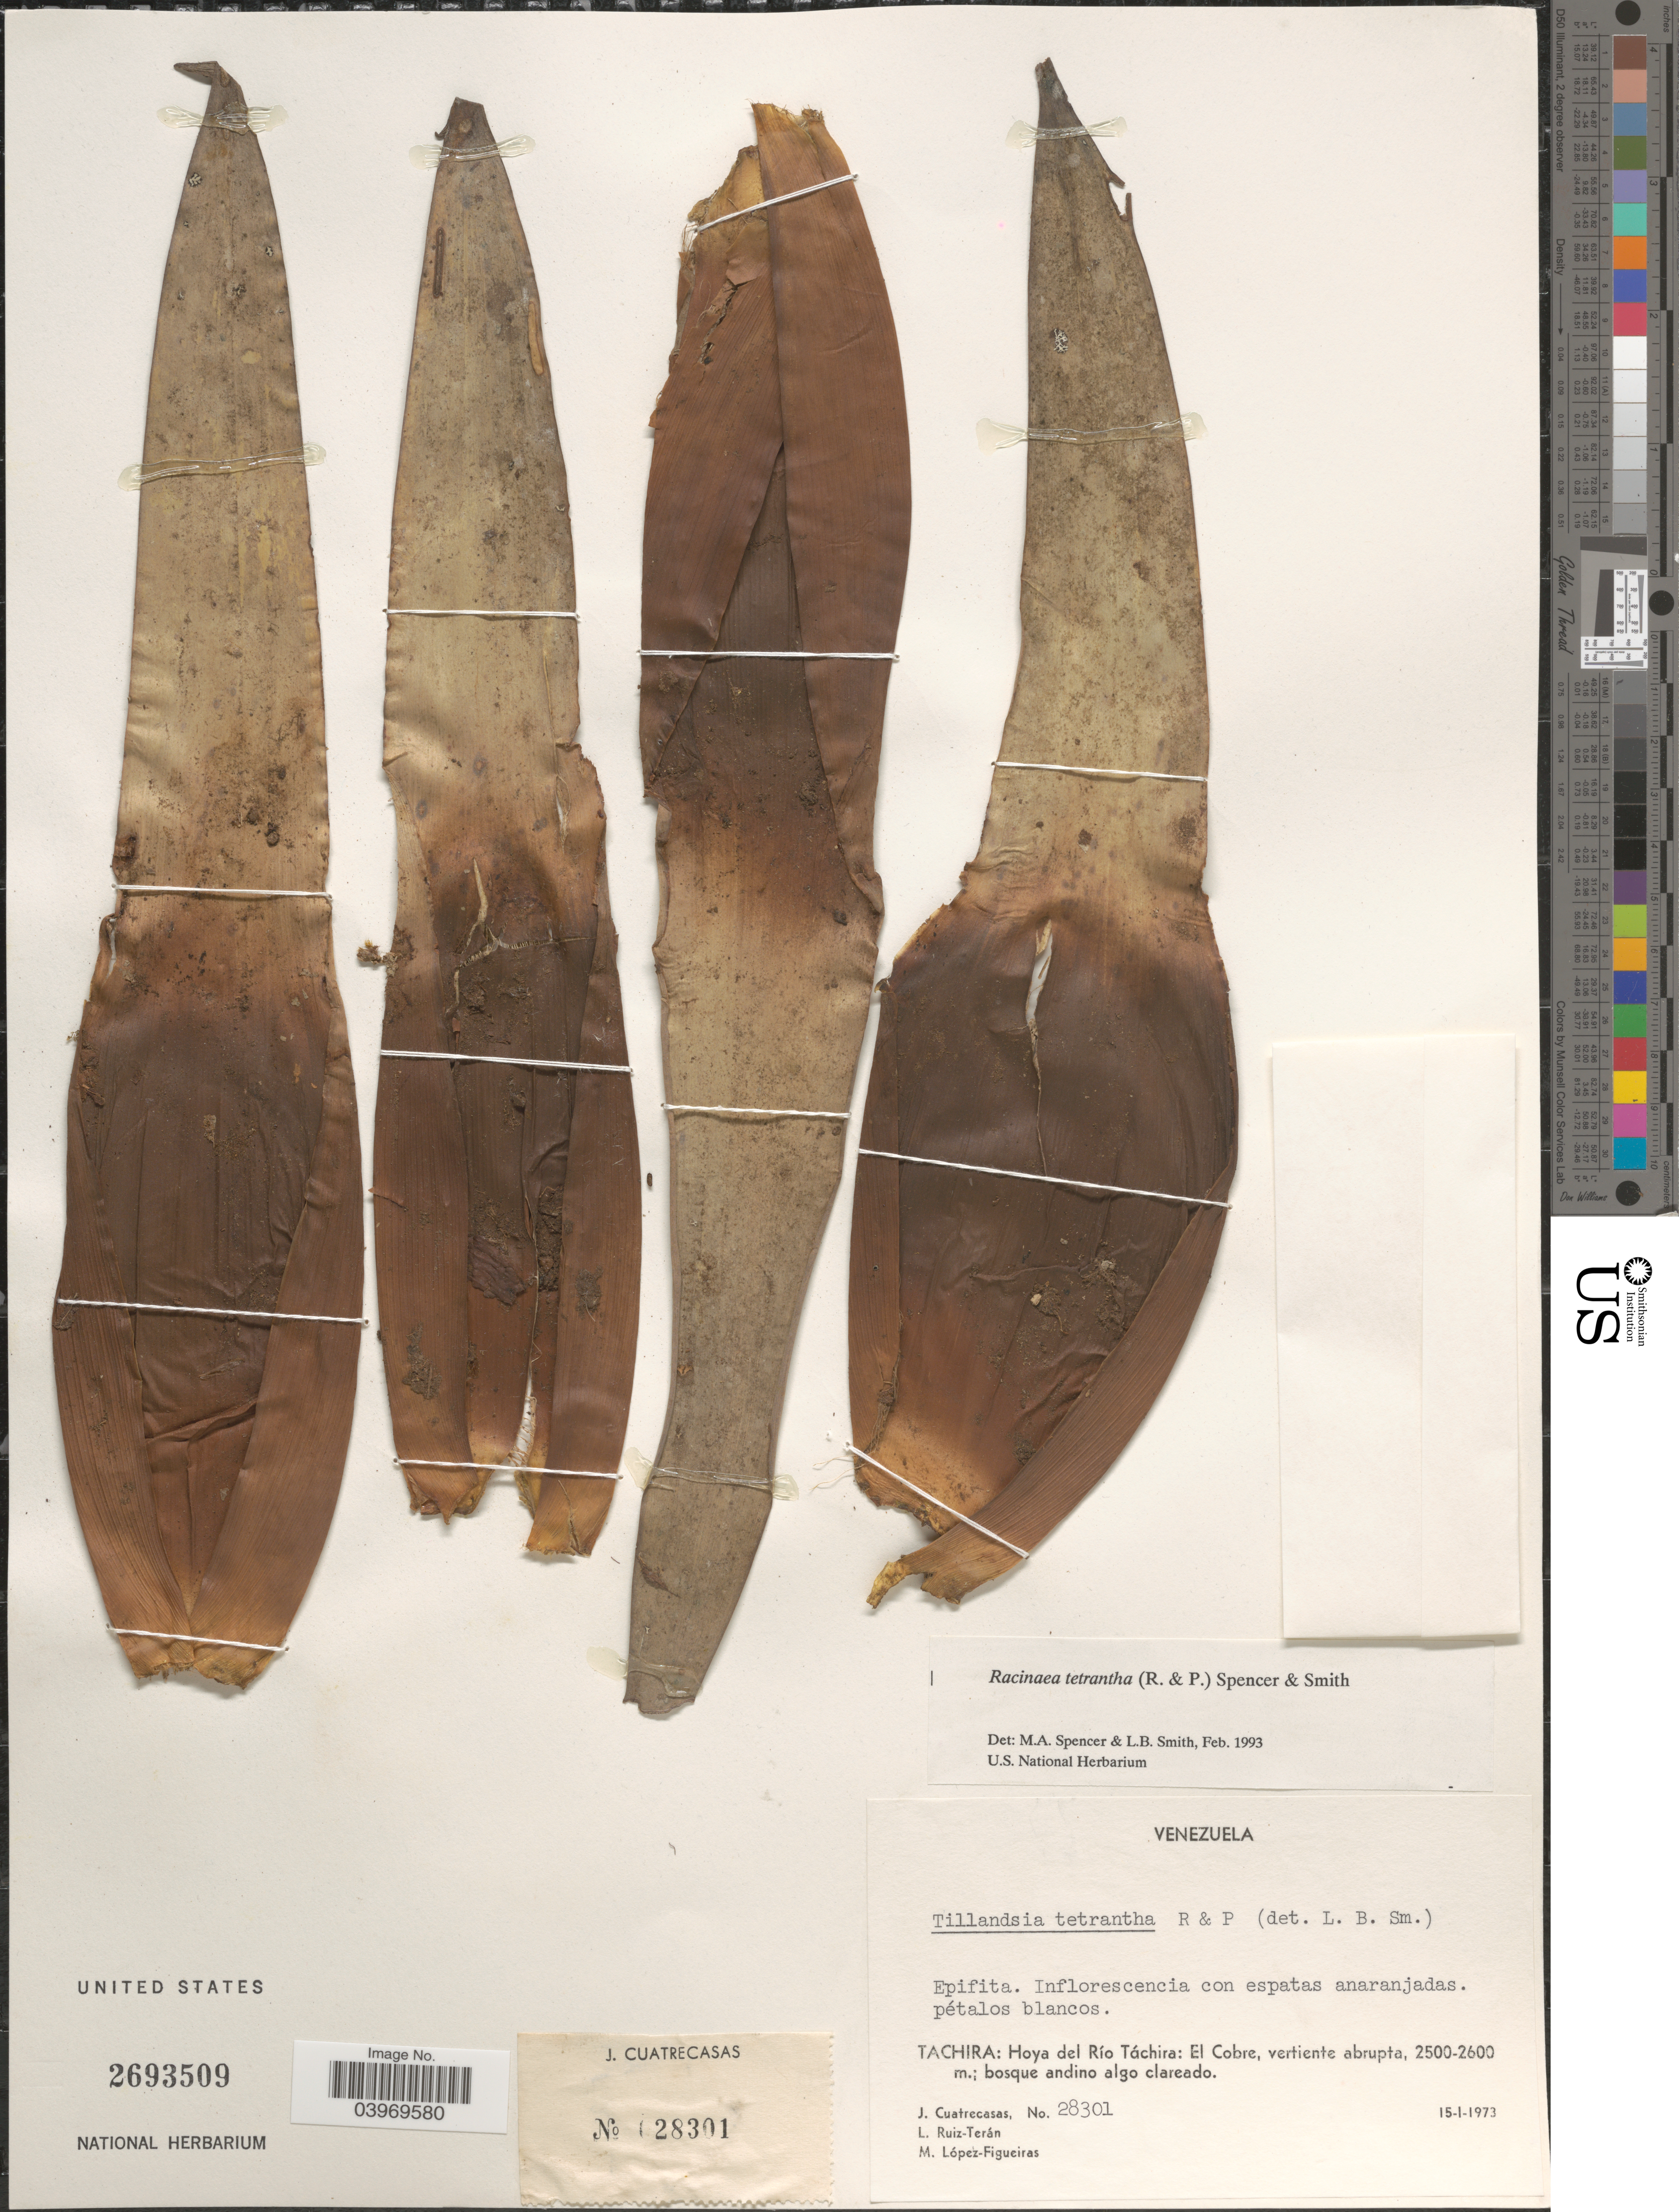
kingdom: Plantae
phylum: Tracheophyta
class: Liliopsida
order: Poales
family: Bromeliaceae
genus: Racinaea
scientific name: Racinaea tetrantha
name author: (Ruiz & Pav.) L.B. Sm.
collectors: J. Cuatrecasas, L. E. Ruíz-Terán & M. López Figueiras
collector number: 28301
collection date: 1973-01-15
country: Venezuela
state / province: Tachira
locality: Hoya del Río Táchira: El Cobre, vertiente abrupta.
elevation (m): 2500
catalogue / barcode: US 2693509